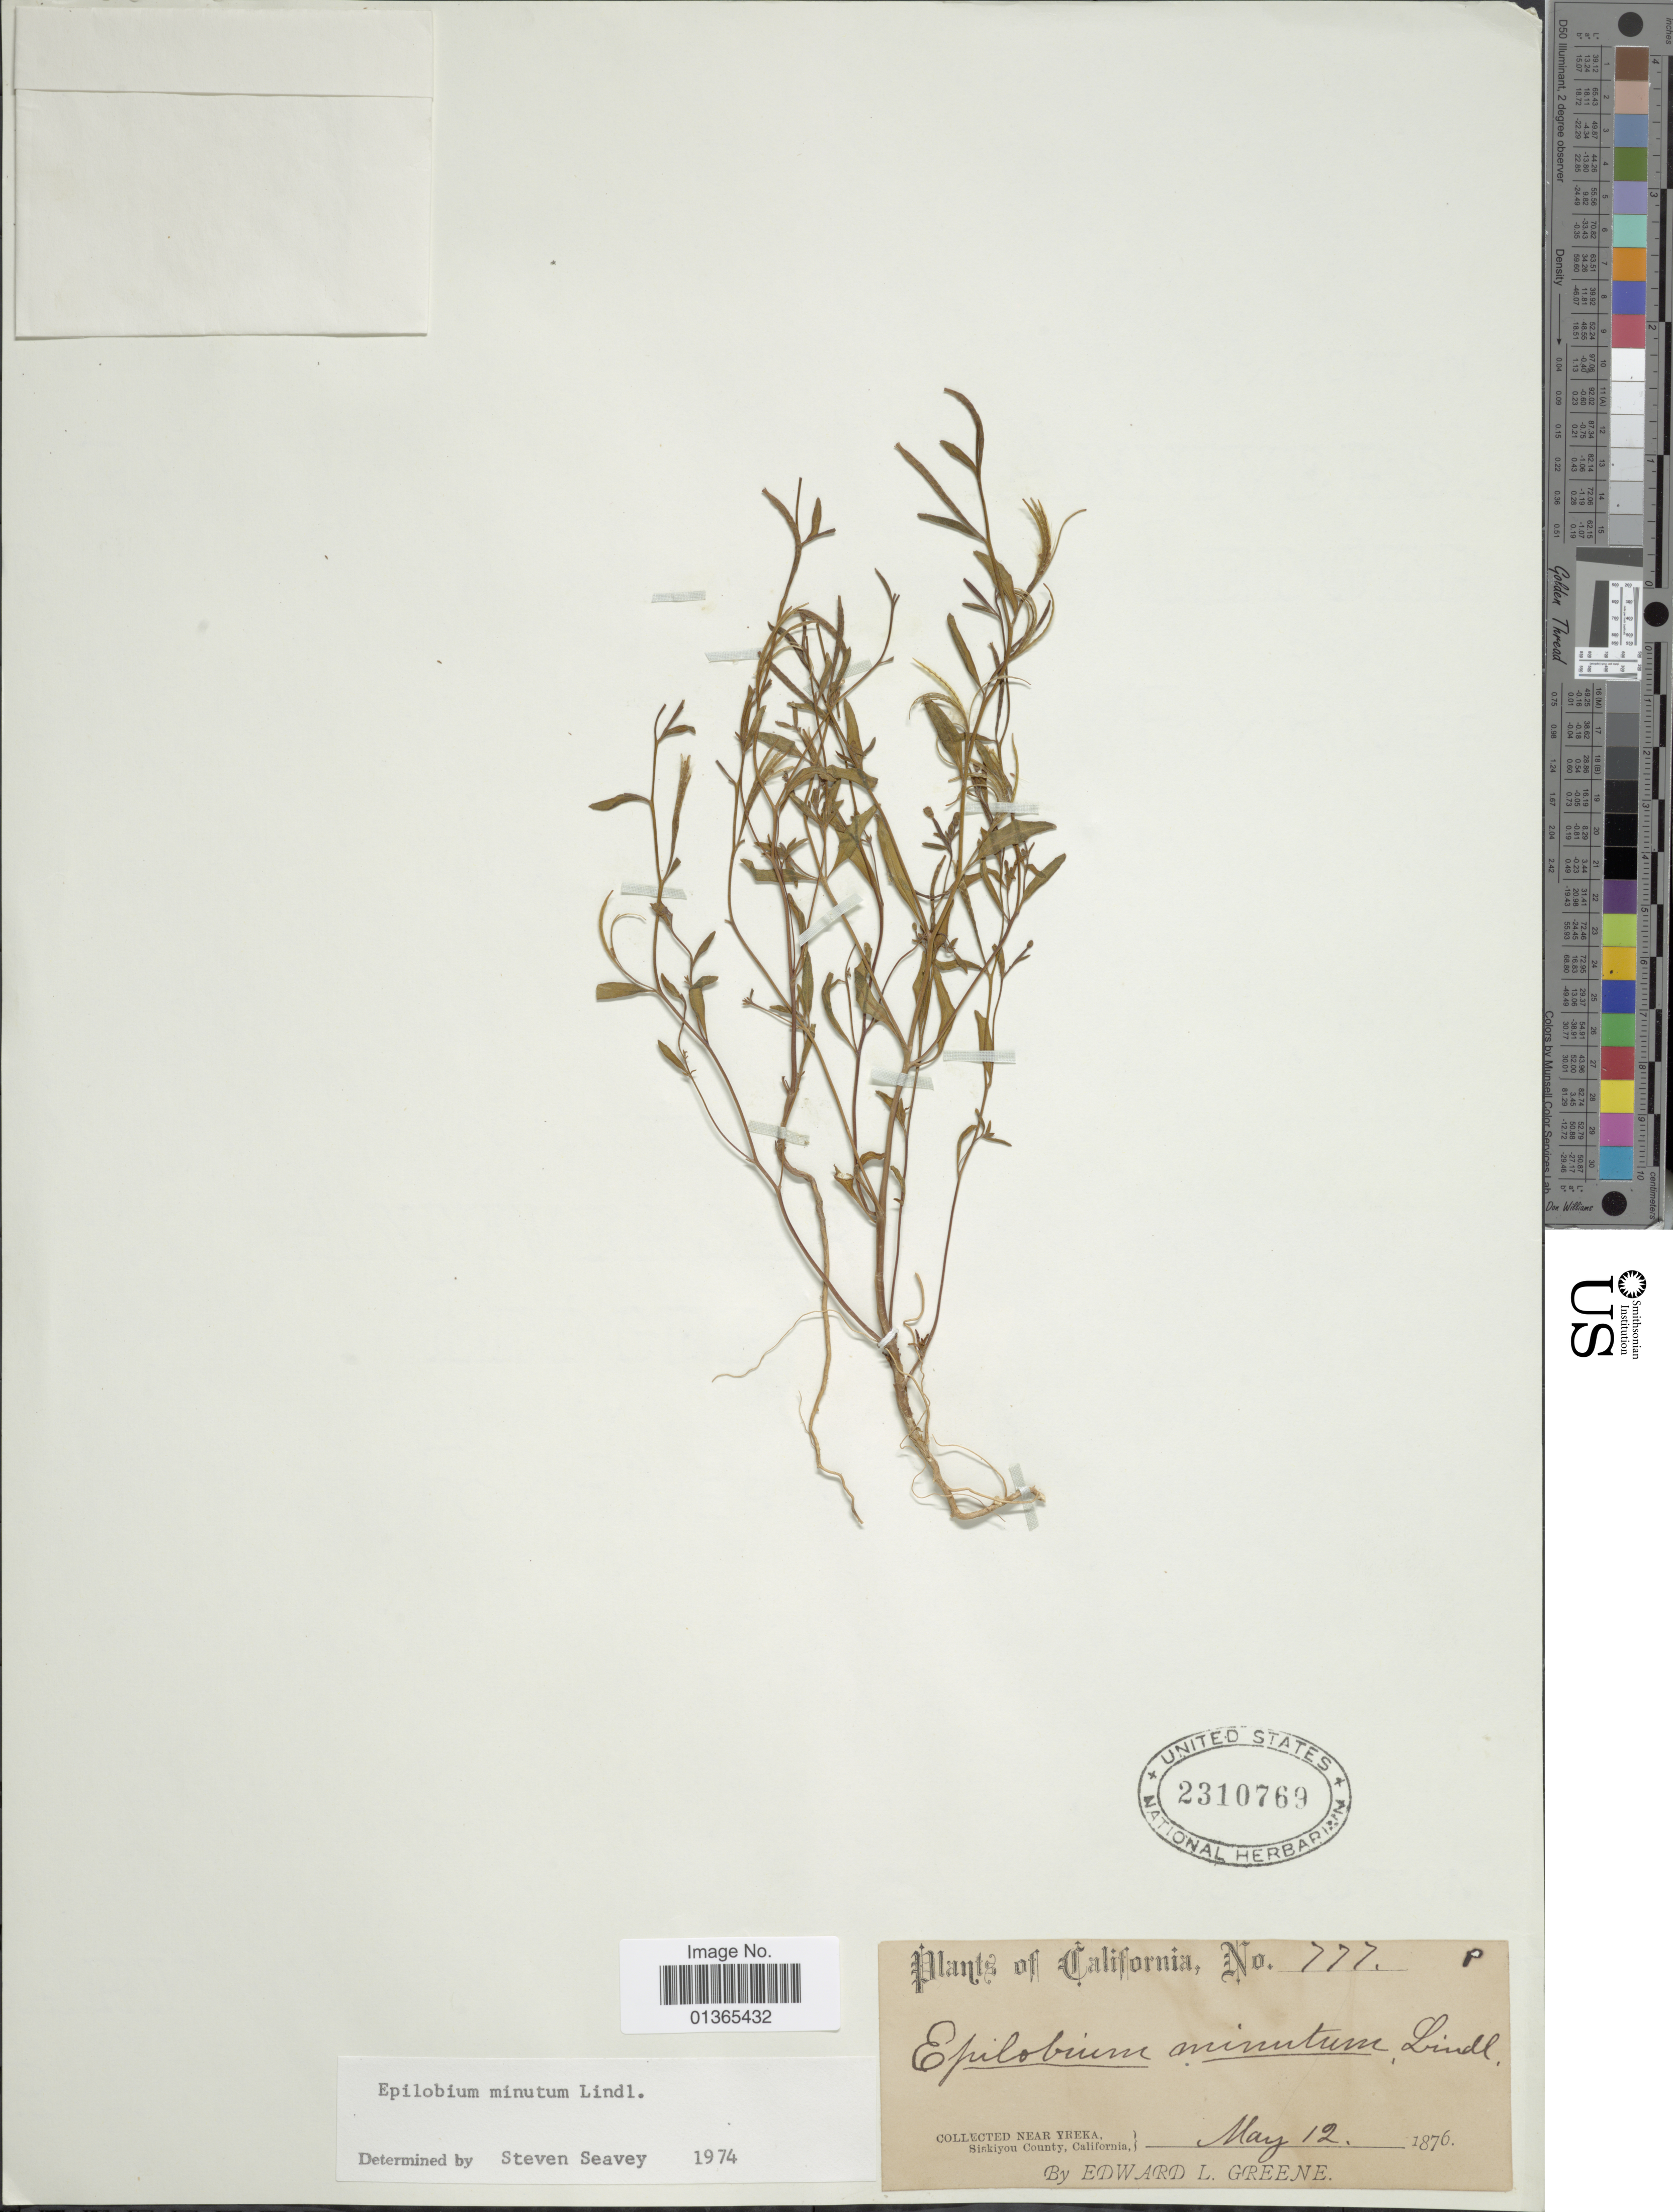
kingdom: Plantae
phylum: Tracheophyta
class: Magnoliopsida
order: Myrtales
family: Onagraceae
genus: Epilobium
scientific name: Epilobium minutum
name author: Lindl. ex Lehm.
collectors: E. L. Greene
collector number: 777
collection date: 1876-05-12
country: United States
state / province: California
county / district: Siskiyou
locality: Near Yreka. Siskiyou County.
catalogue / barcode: US 2310769